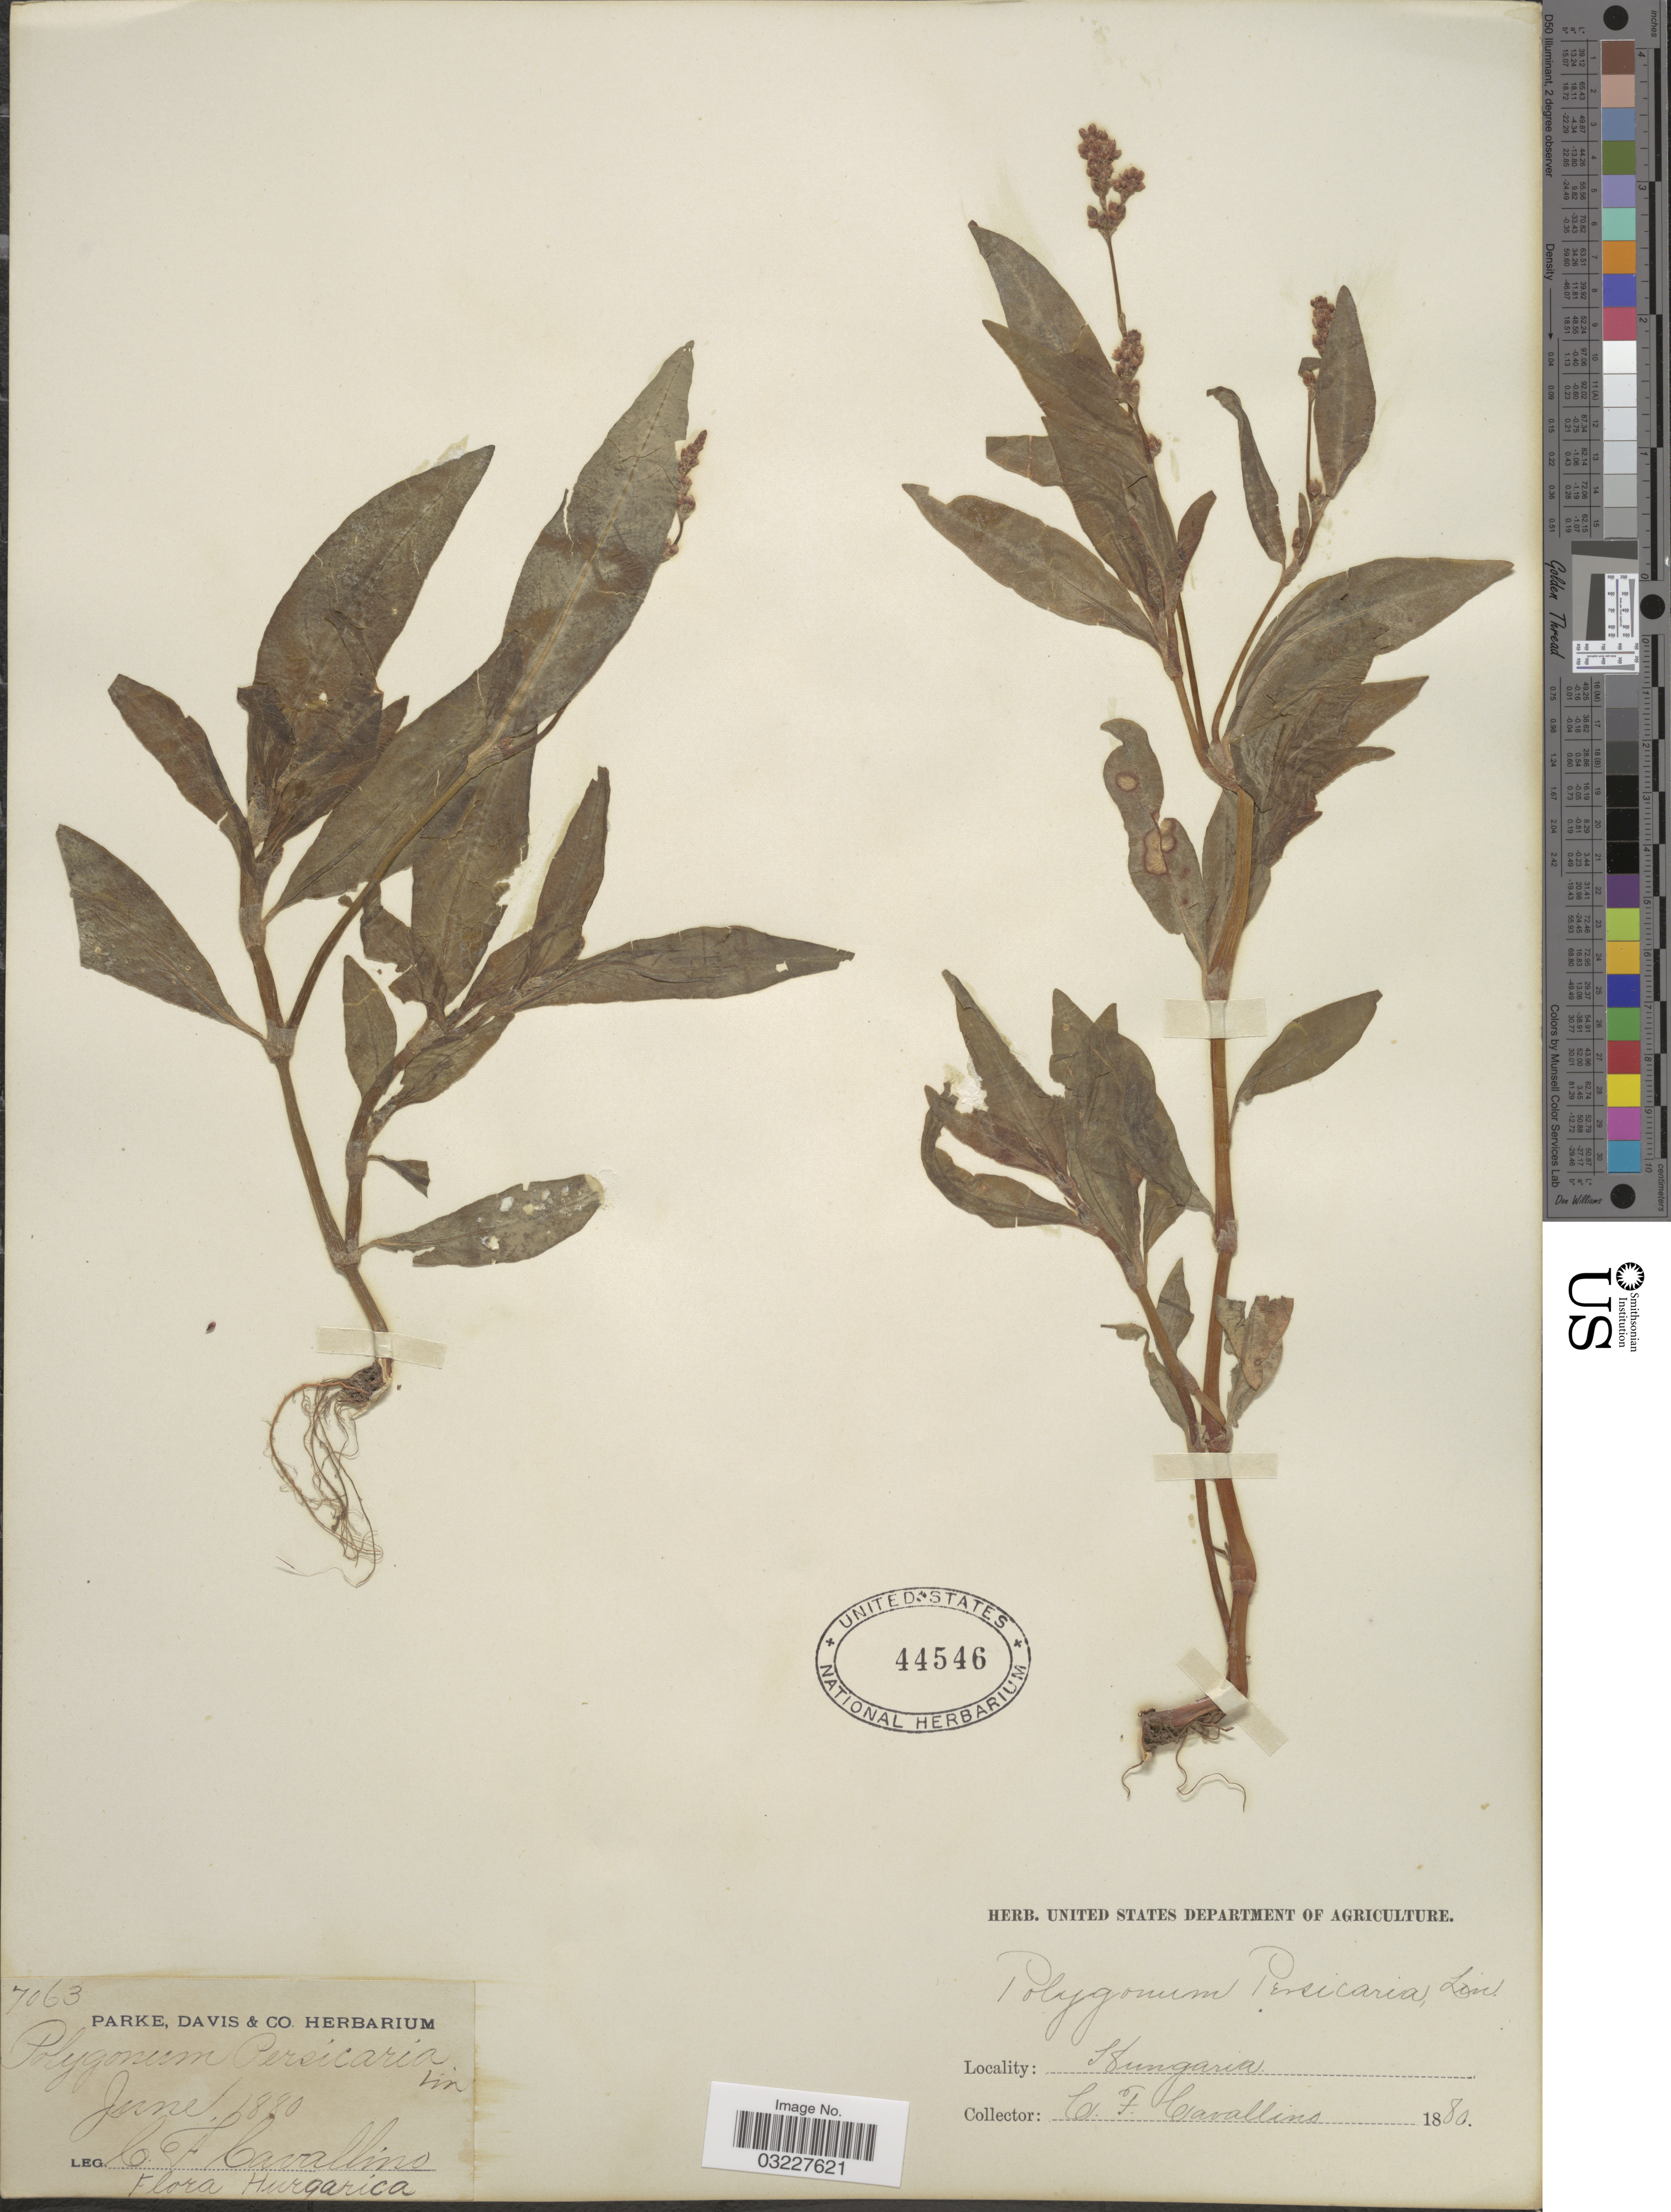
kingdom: Plantae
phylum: Tracheophyta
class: Magnoliopsida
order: Caryophyllales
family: Polygonaceae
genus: Polygonum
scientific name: Polygonum persicaria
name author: L.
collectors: C. Cavallino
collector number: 7063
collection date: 1880-06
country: Hungary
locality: Hungarica.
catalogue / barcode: US 44546